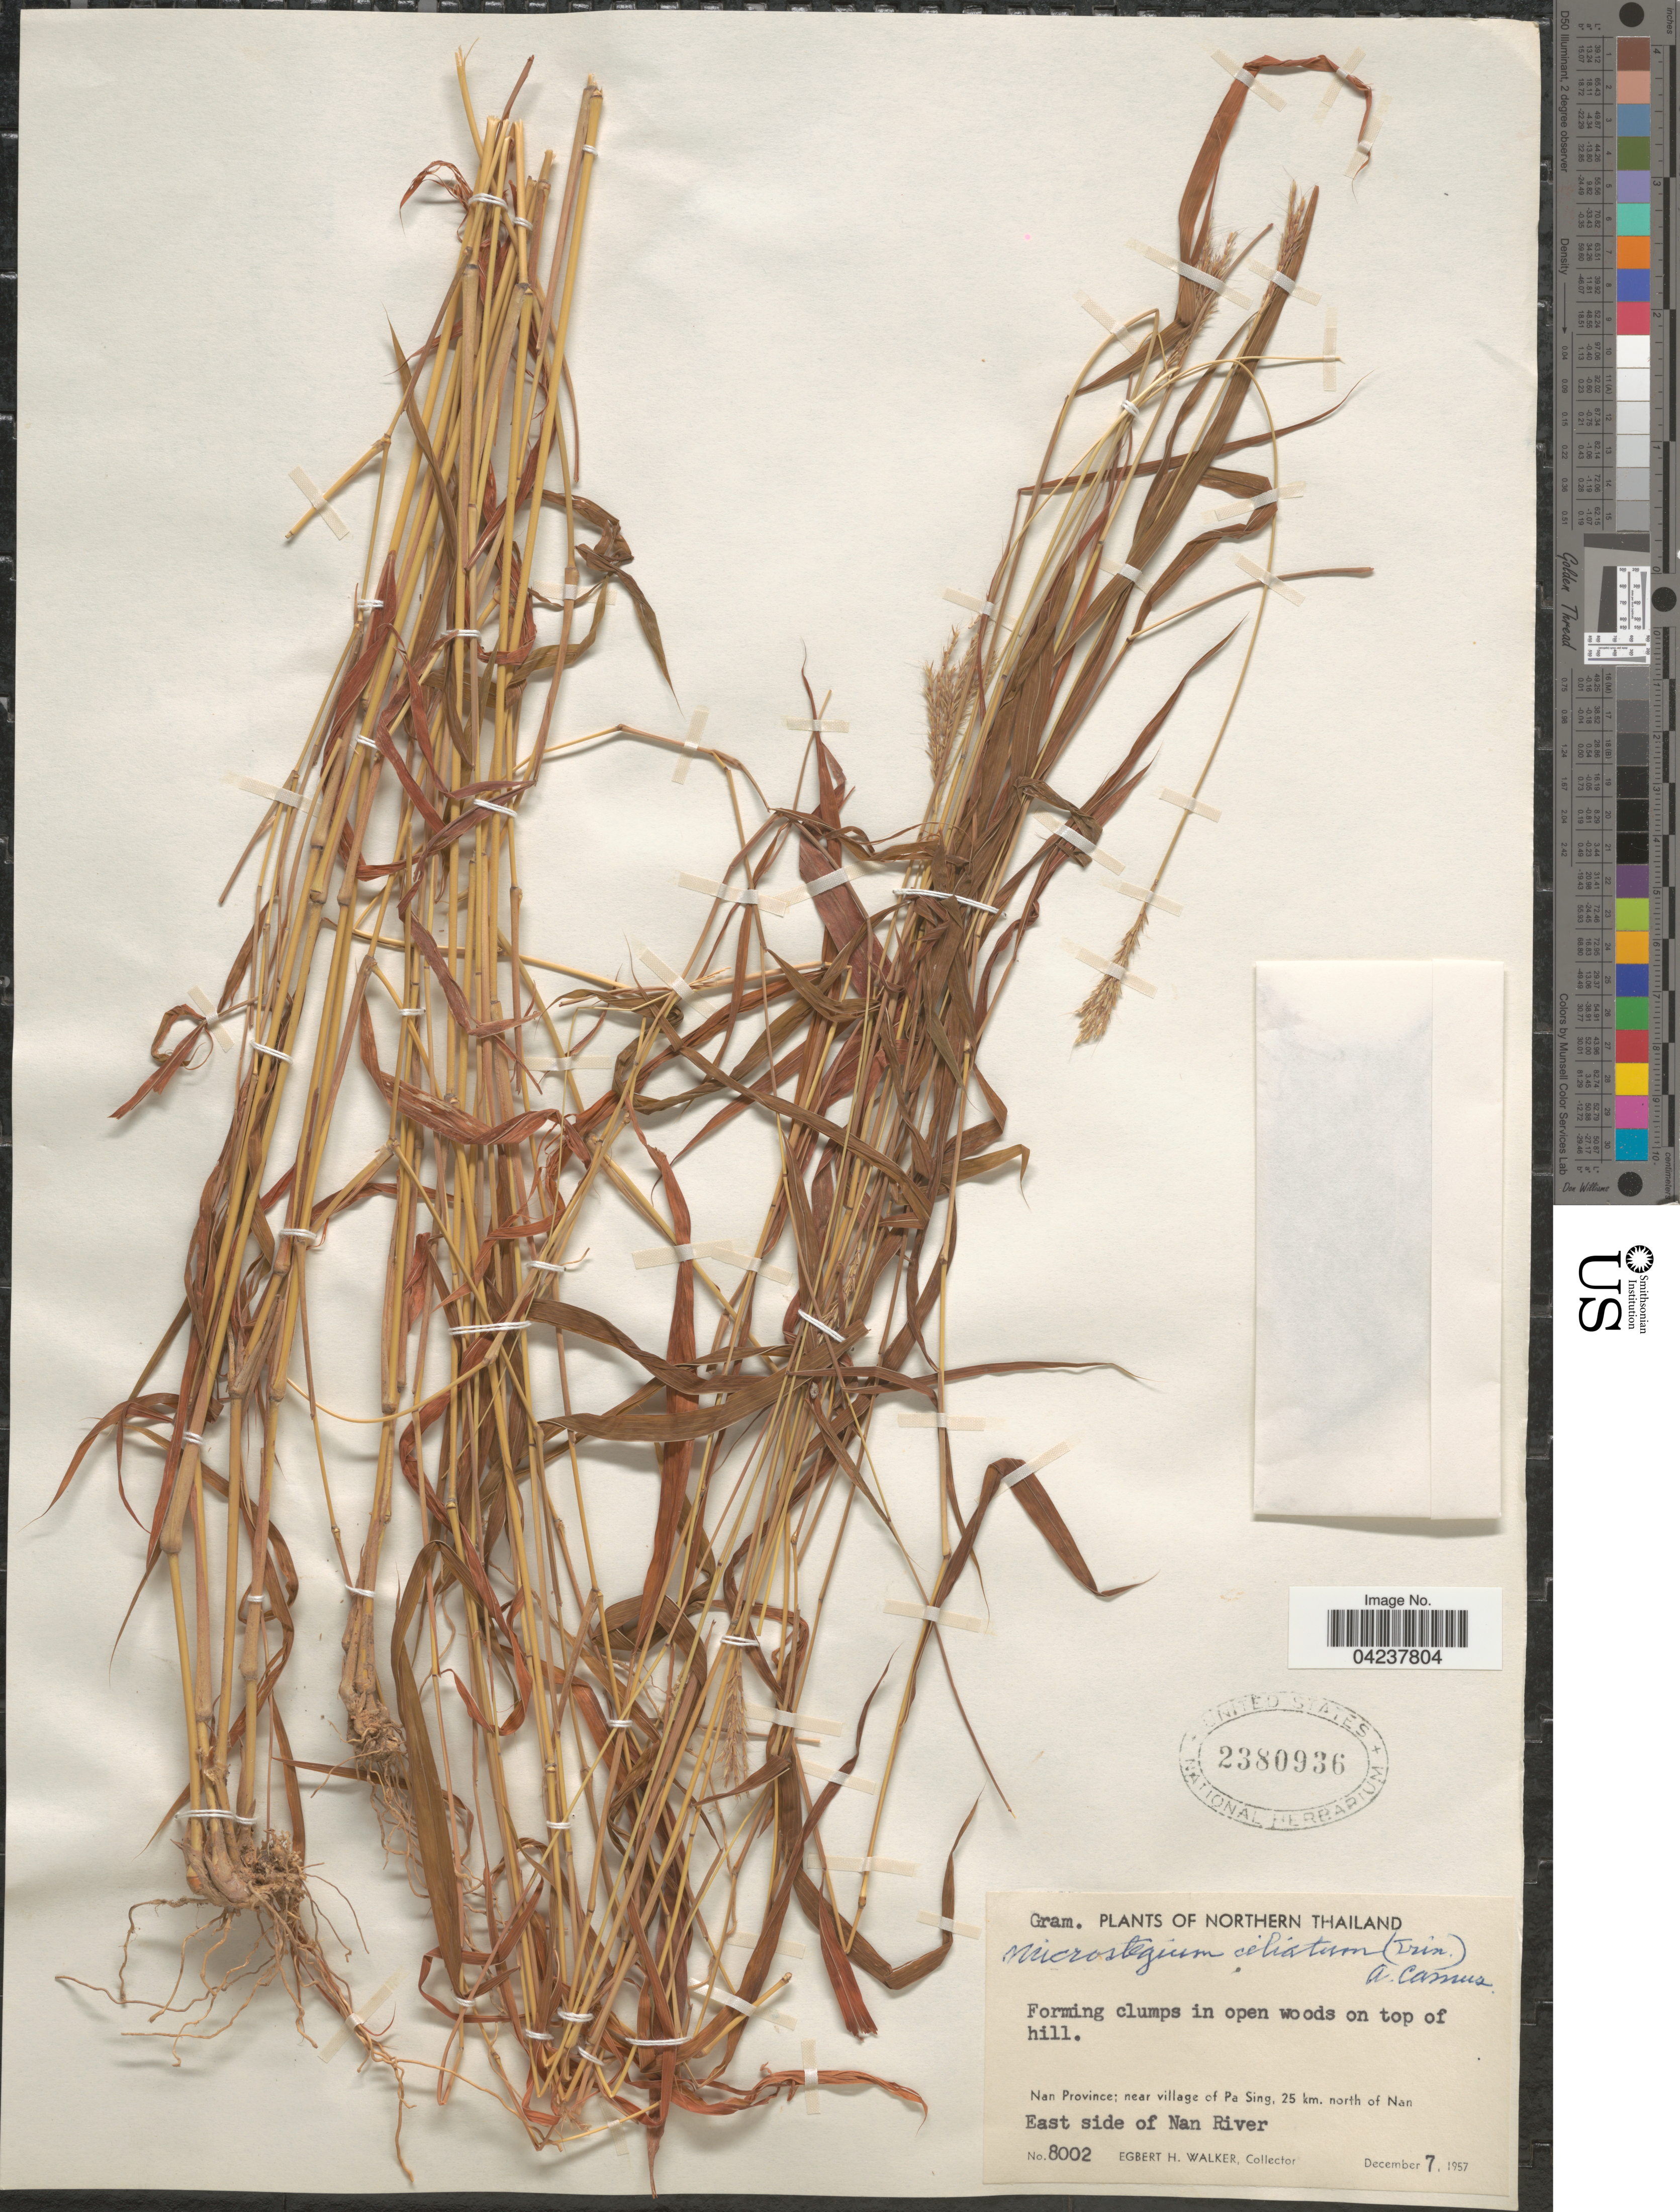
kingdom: Plantae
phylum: Tracheophyta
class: Liliopsida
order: Poales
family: Poaceae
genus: Microstegium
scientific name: Microstegium ciliatum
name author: (Trin.) A. Camus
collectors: E. H. Walker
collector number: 8002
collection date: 1957-12-07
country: Thailand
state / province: Nan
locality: Northern Thailand. In open woods on top of hill. Near village of Pa Sing, 25 km. north of Nan. East side of Nan River.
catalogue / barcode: US 2380936